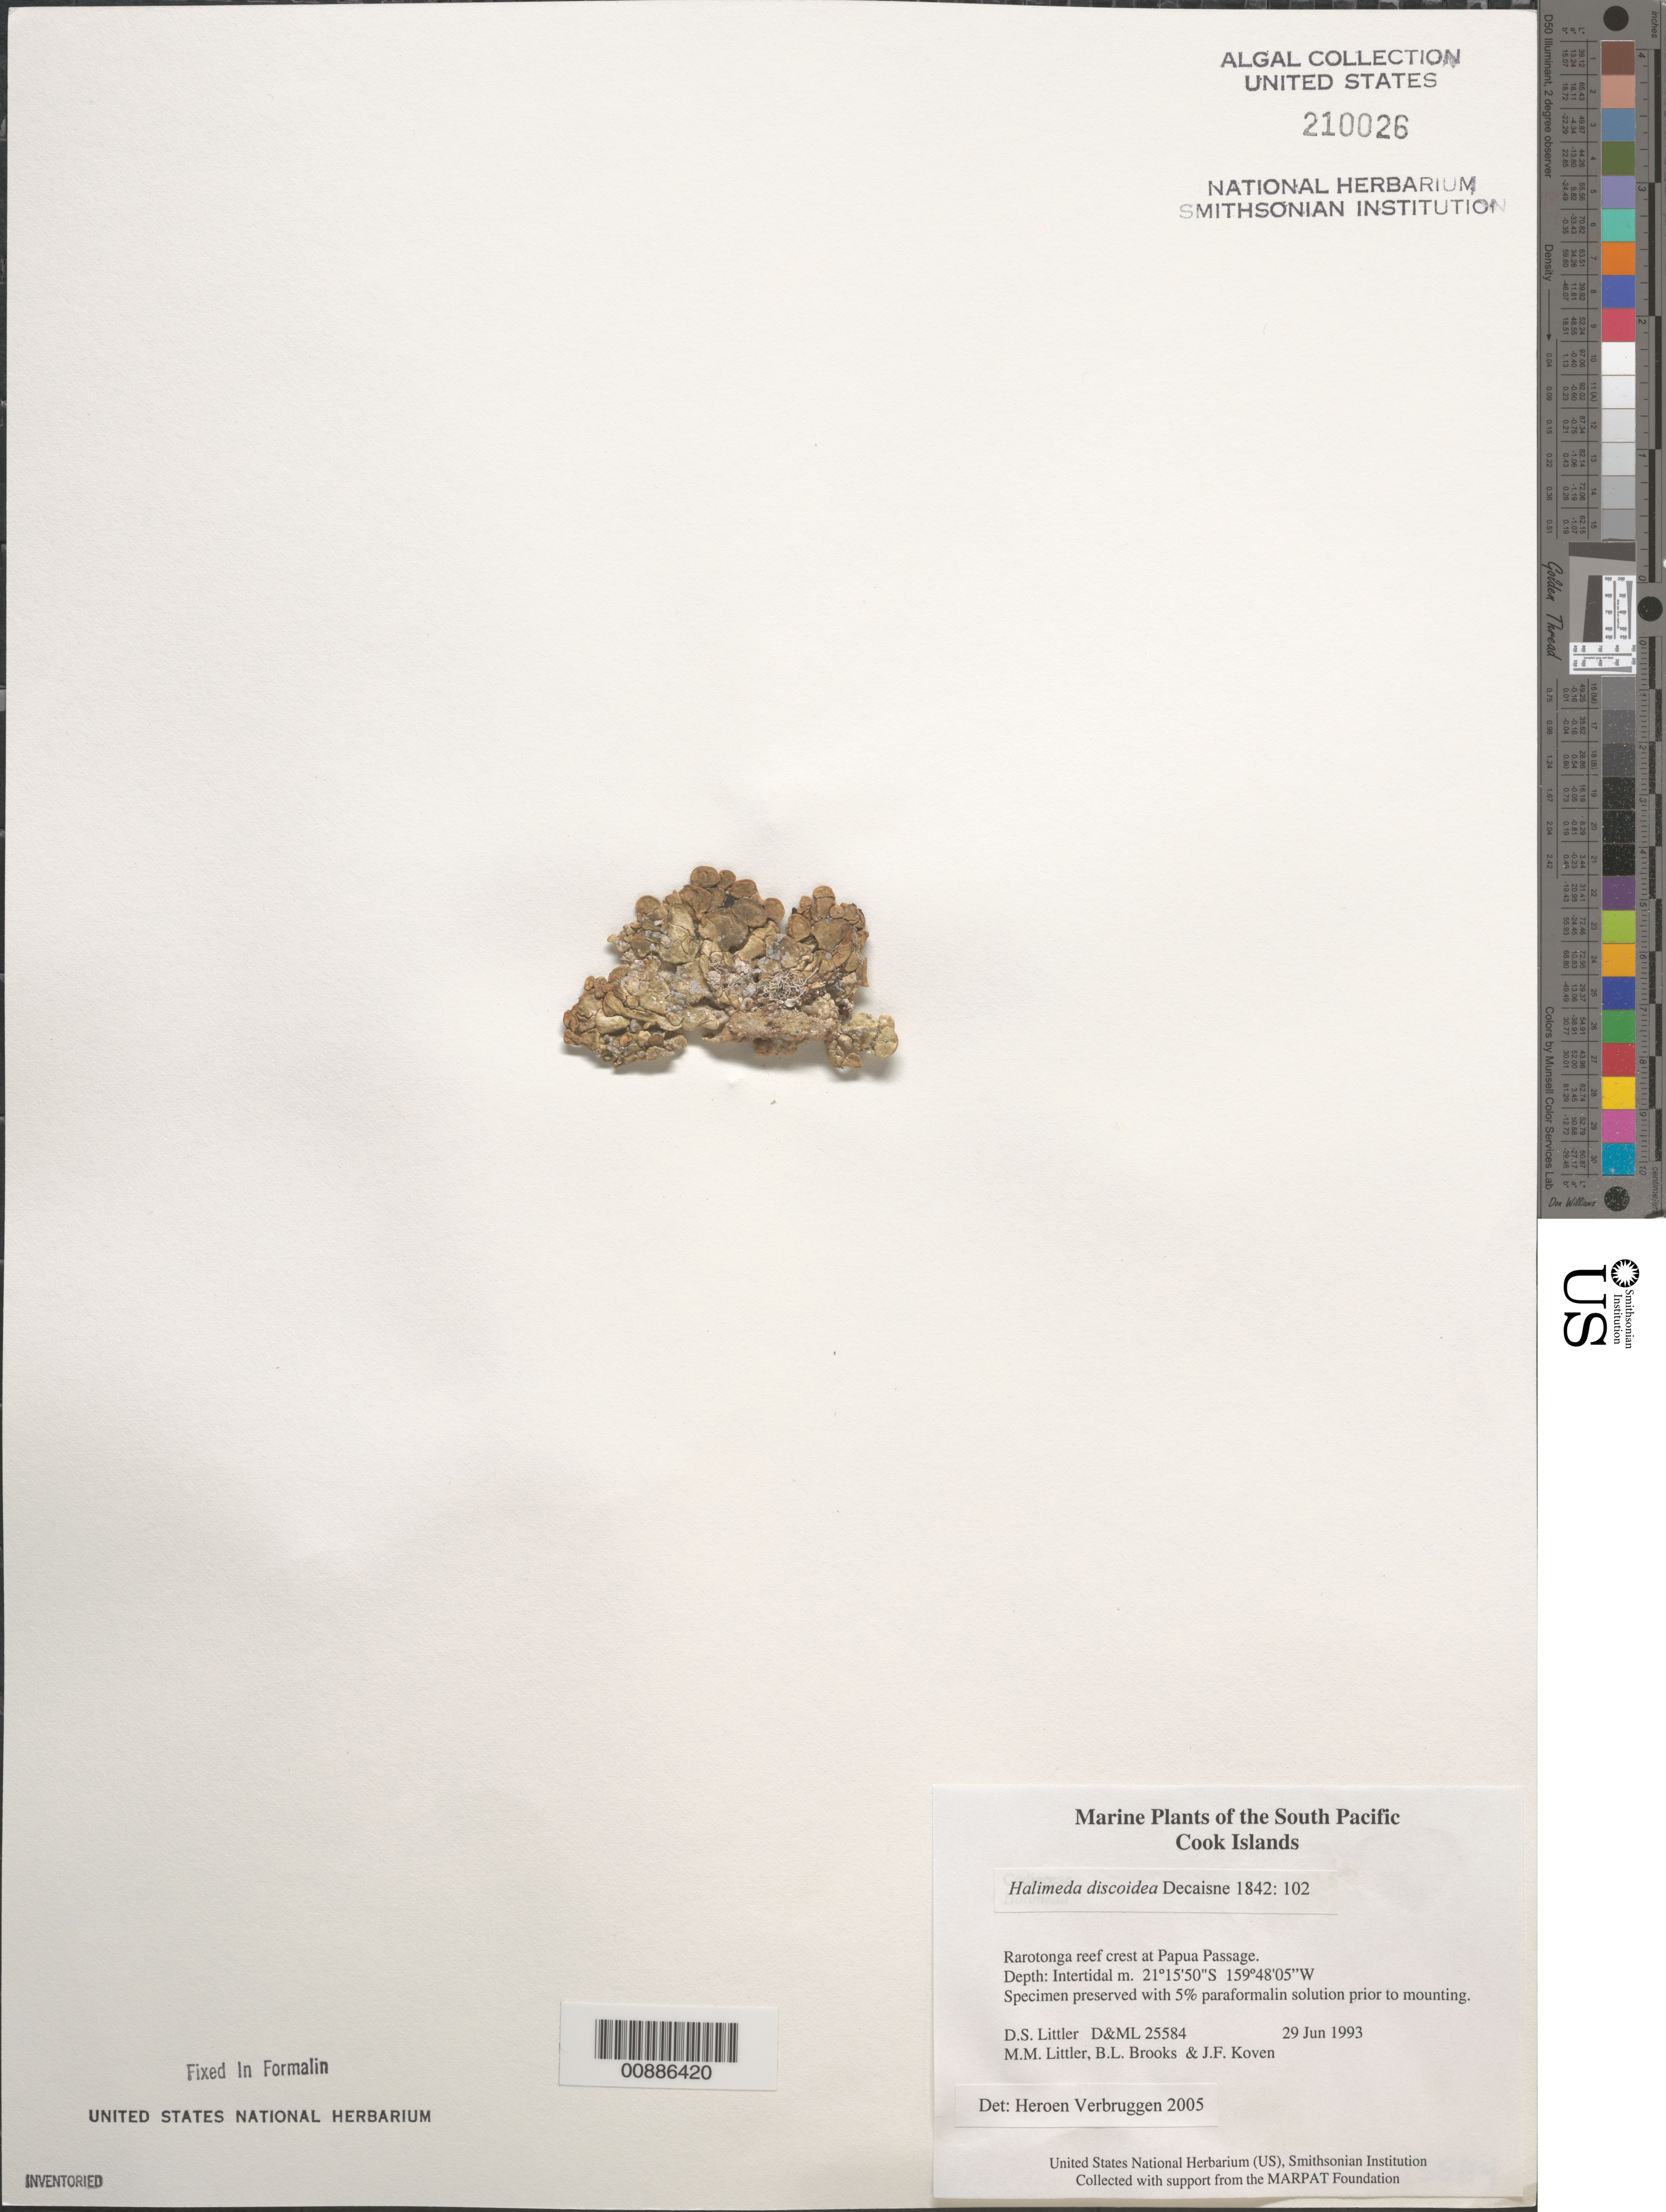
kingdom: Plantae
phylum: Chlorophyta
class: Ulvophyceae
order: Bryopsidales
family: Halimedaceae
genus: Halimeda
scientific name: Halimeda discoidea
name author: Decne.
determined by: Verbruggen, H.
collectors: D. S. Littler, M. M. Littler, B. Brooks & J. Koven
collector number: D&ML 25584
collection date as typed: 29 Jun 1993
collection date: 1993-06-29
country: Cook Islands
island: Rarotonga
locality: Rarotonga reef crest at Papua Passage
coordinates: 21 15'50"S, 159 48'05"W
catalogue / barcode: US 210026